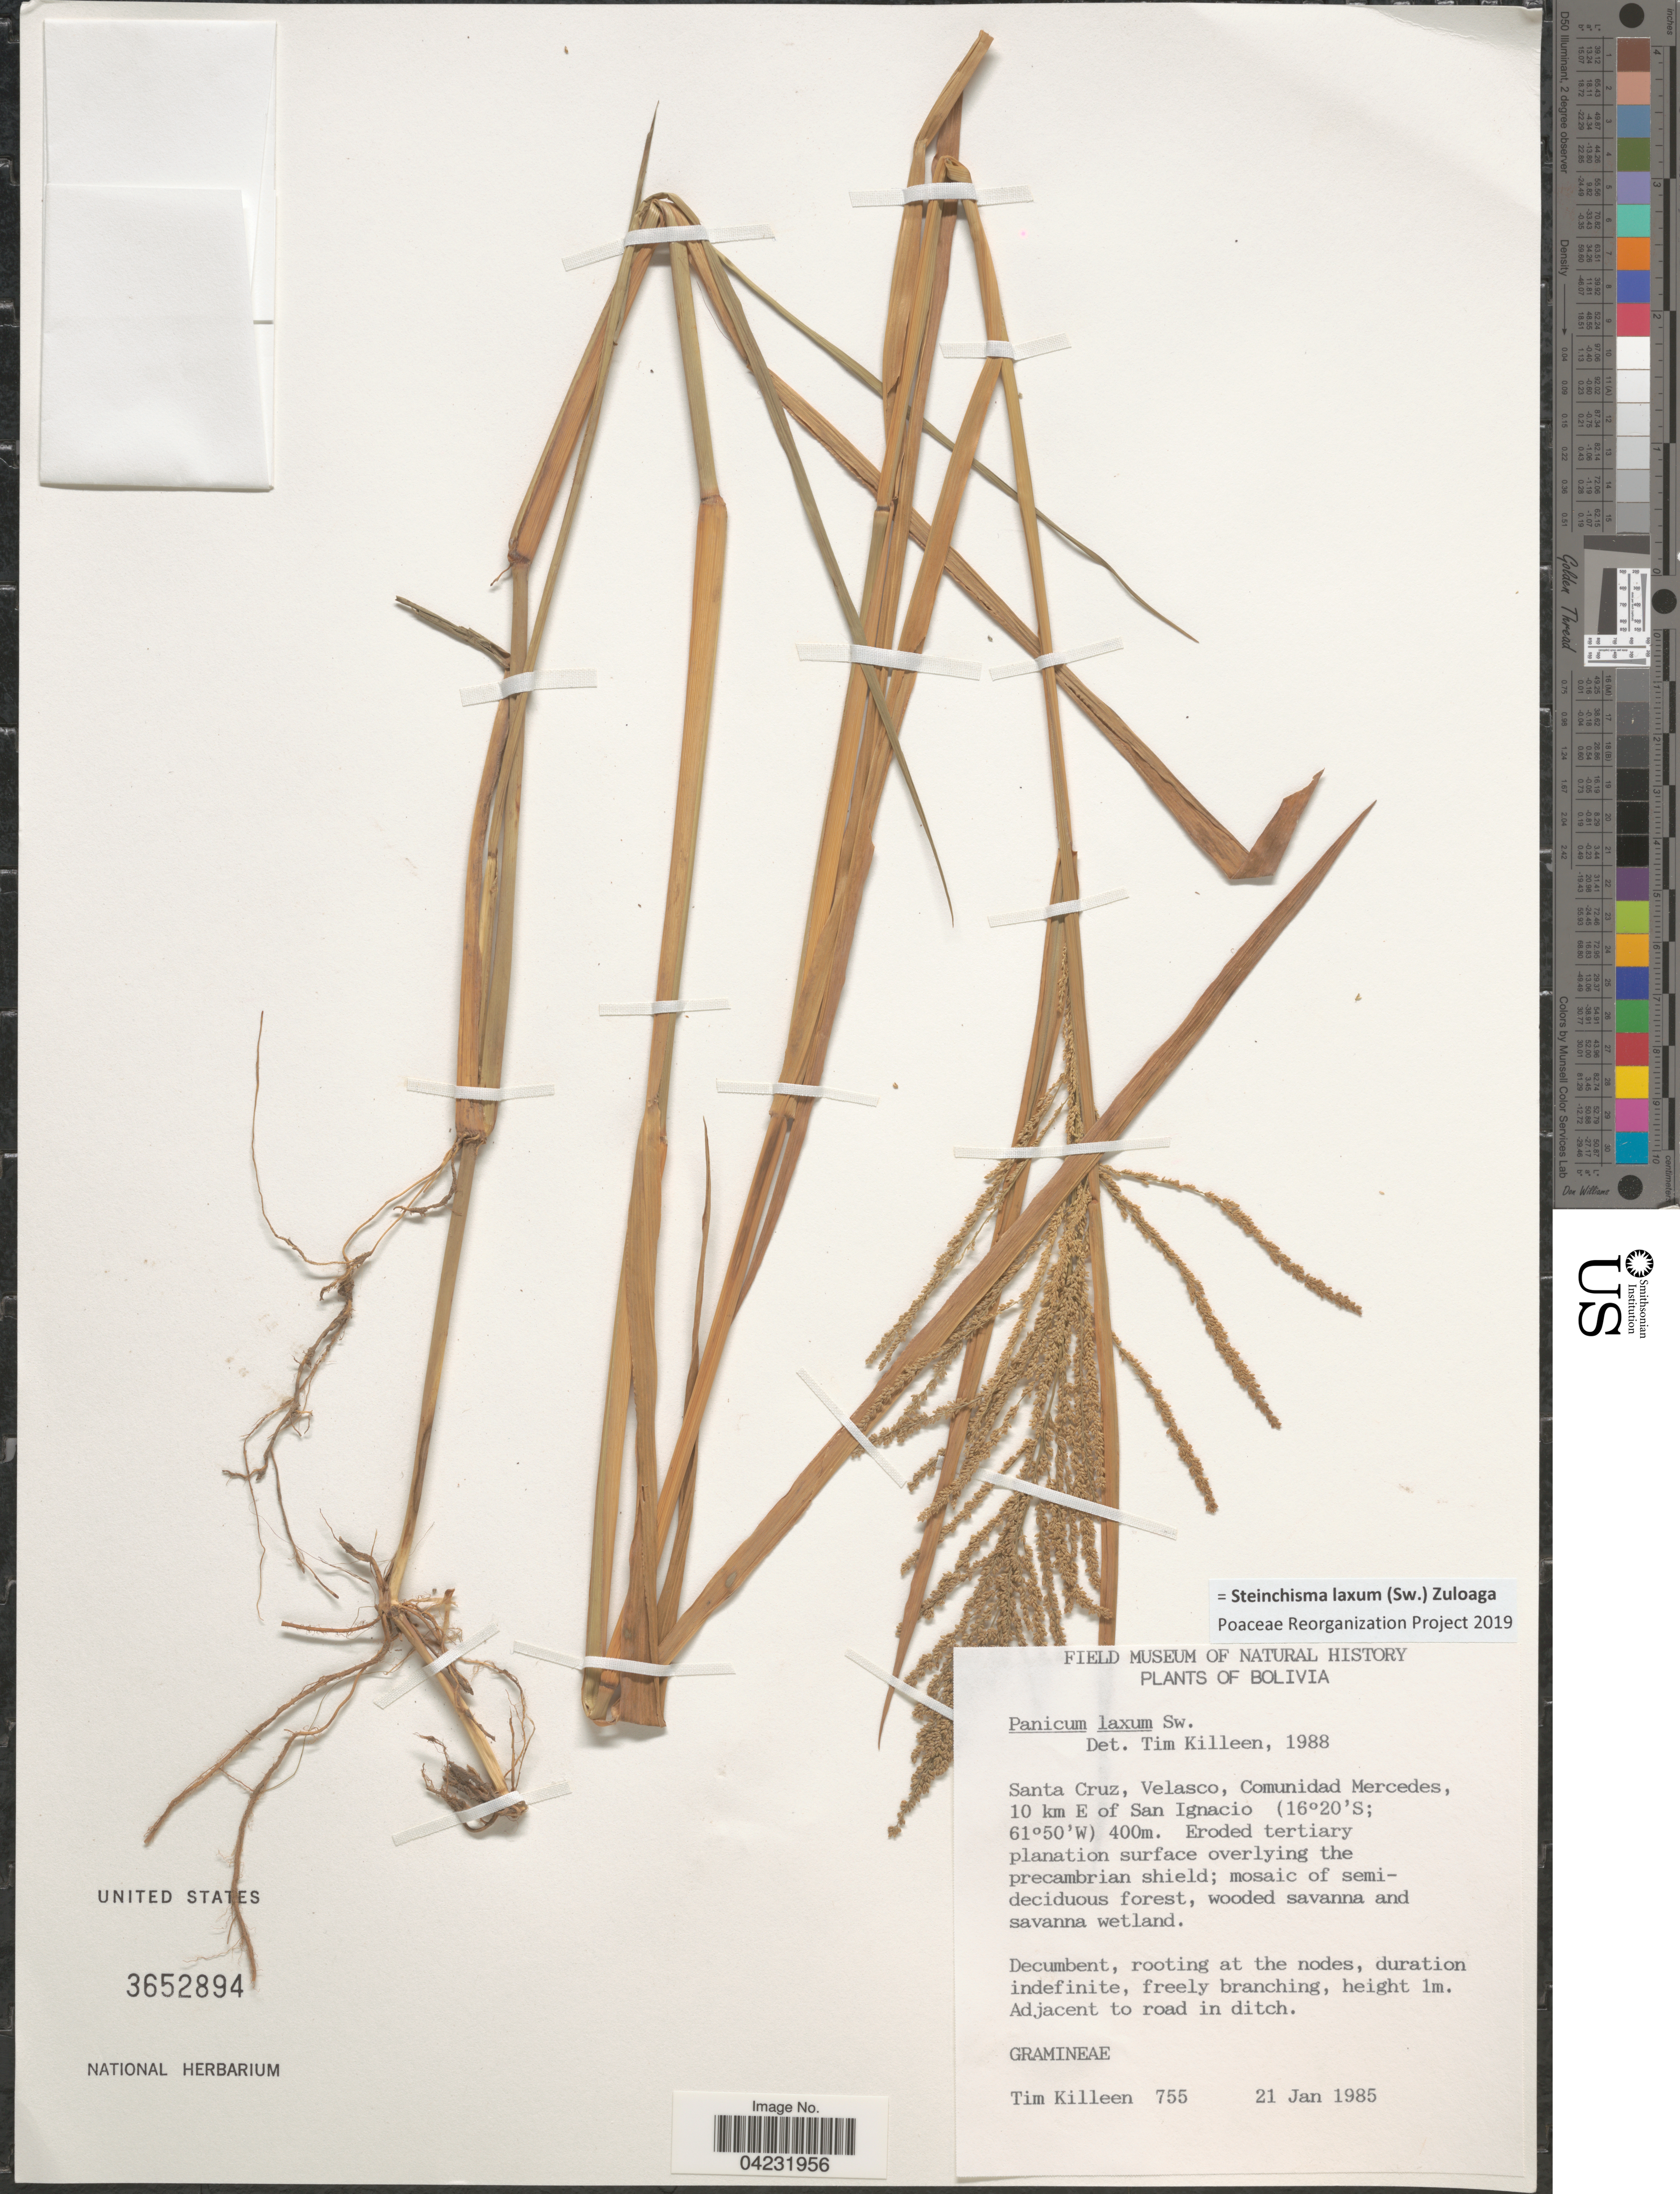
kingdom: Plantae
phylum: Tracheophyta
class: Liliopsida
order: Poales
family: Poaceae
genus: Steinchisma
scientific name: Steinchisma laxum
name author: (Sw.) Zuloaga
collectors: T. J. Killeen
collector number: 755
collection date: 1985-01-21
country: Bolivia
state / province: Santa Cruz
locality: Velasco, Comunidad Mercedes, 10 km E of San Ignacio.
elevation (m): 400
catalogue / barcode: US 3652894